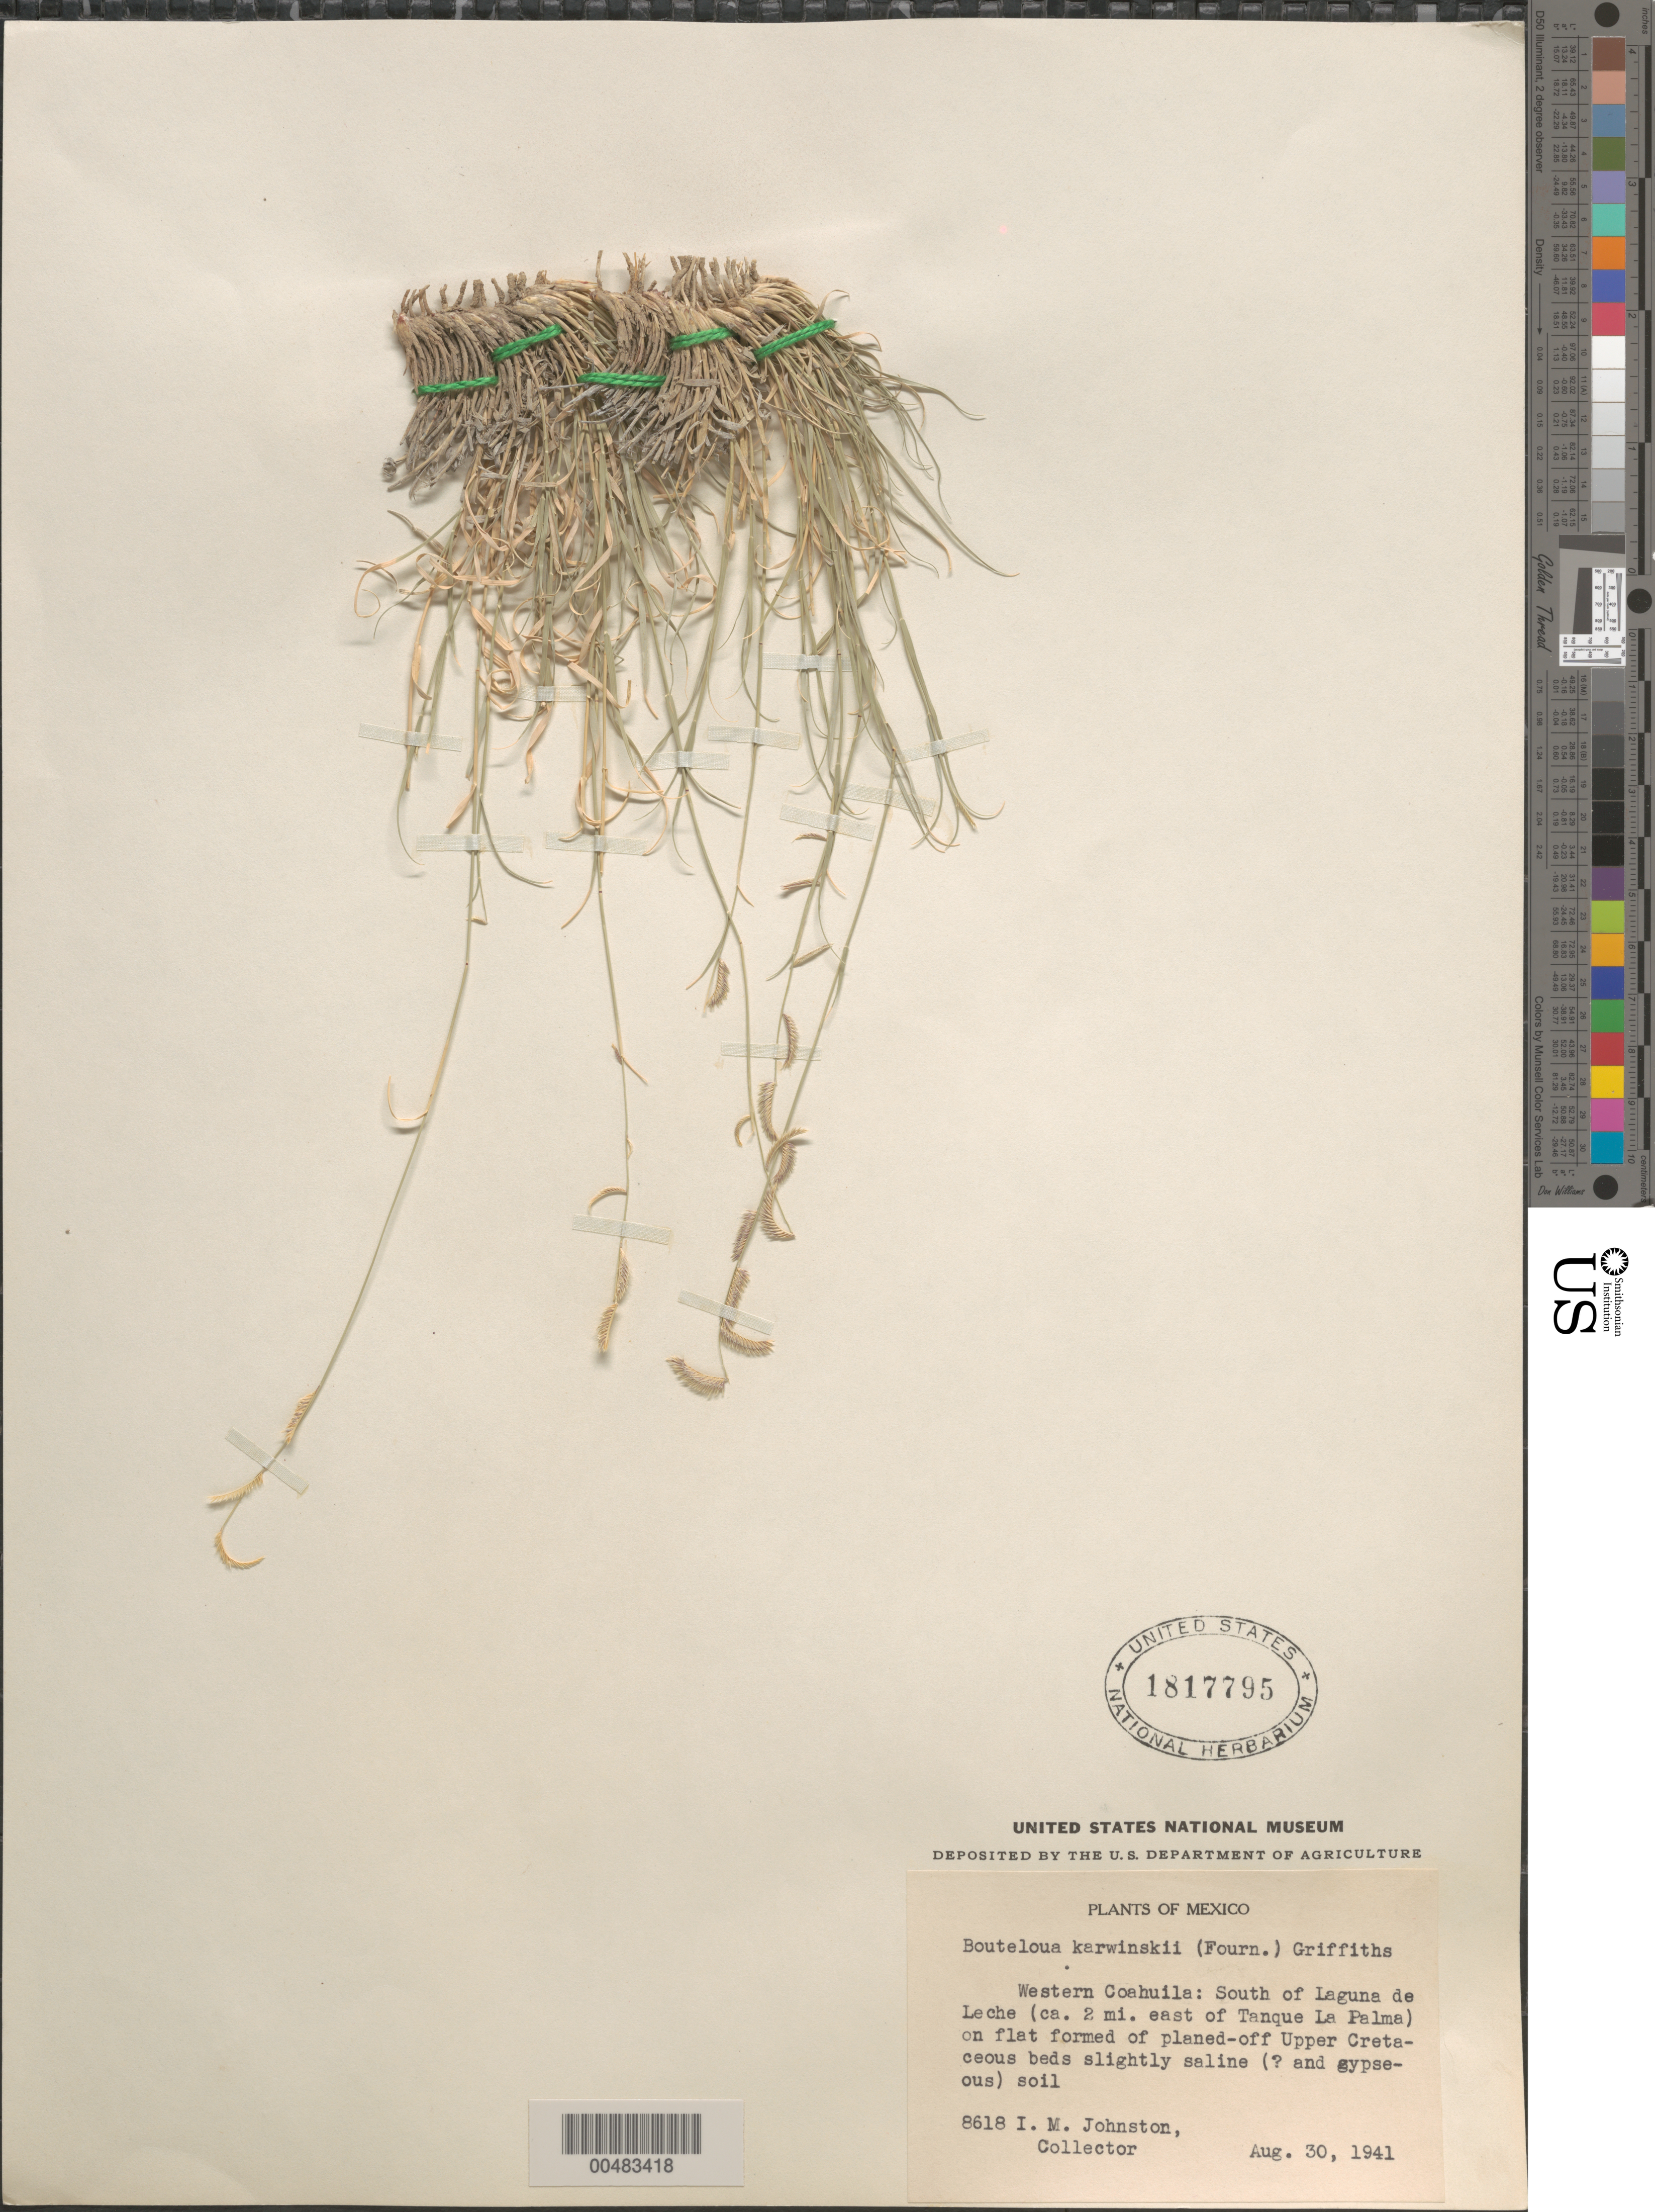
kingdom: Plantae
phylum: Tracheophyta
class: Liliopsida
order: Poales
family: Poaceae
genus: Bouteloua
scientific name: Bouteloua karwinskii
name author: (E. Fourn.) Griffiths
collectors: I.M. Johnston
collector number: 8618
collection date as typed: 30 Aug 1941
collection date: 1941-08-30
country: Mexico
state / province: Coahuila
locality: Western Coahuila, S of Laguna de Leche (about 2 mi E of Tanque La Palma)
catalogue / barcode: US 1817795